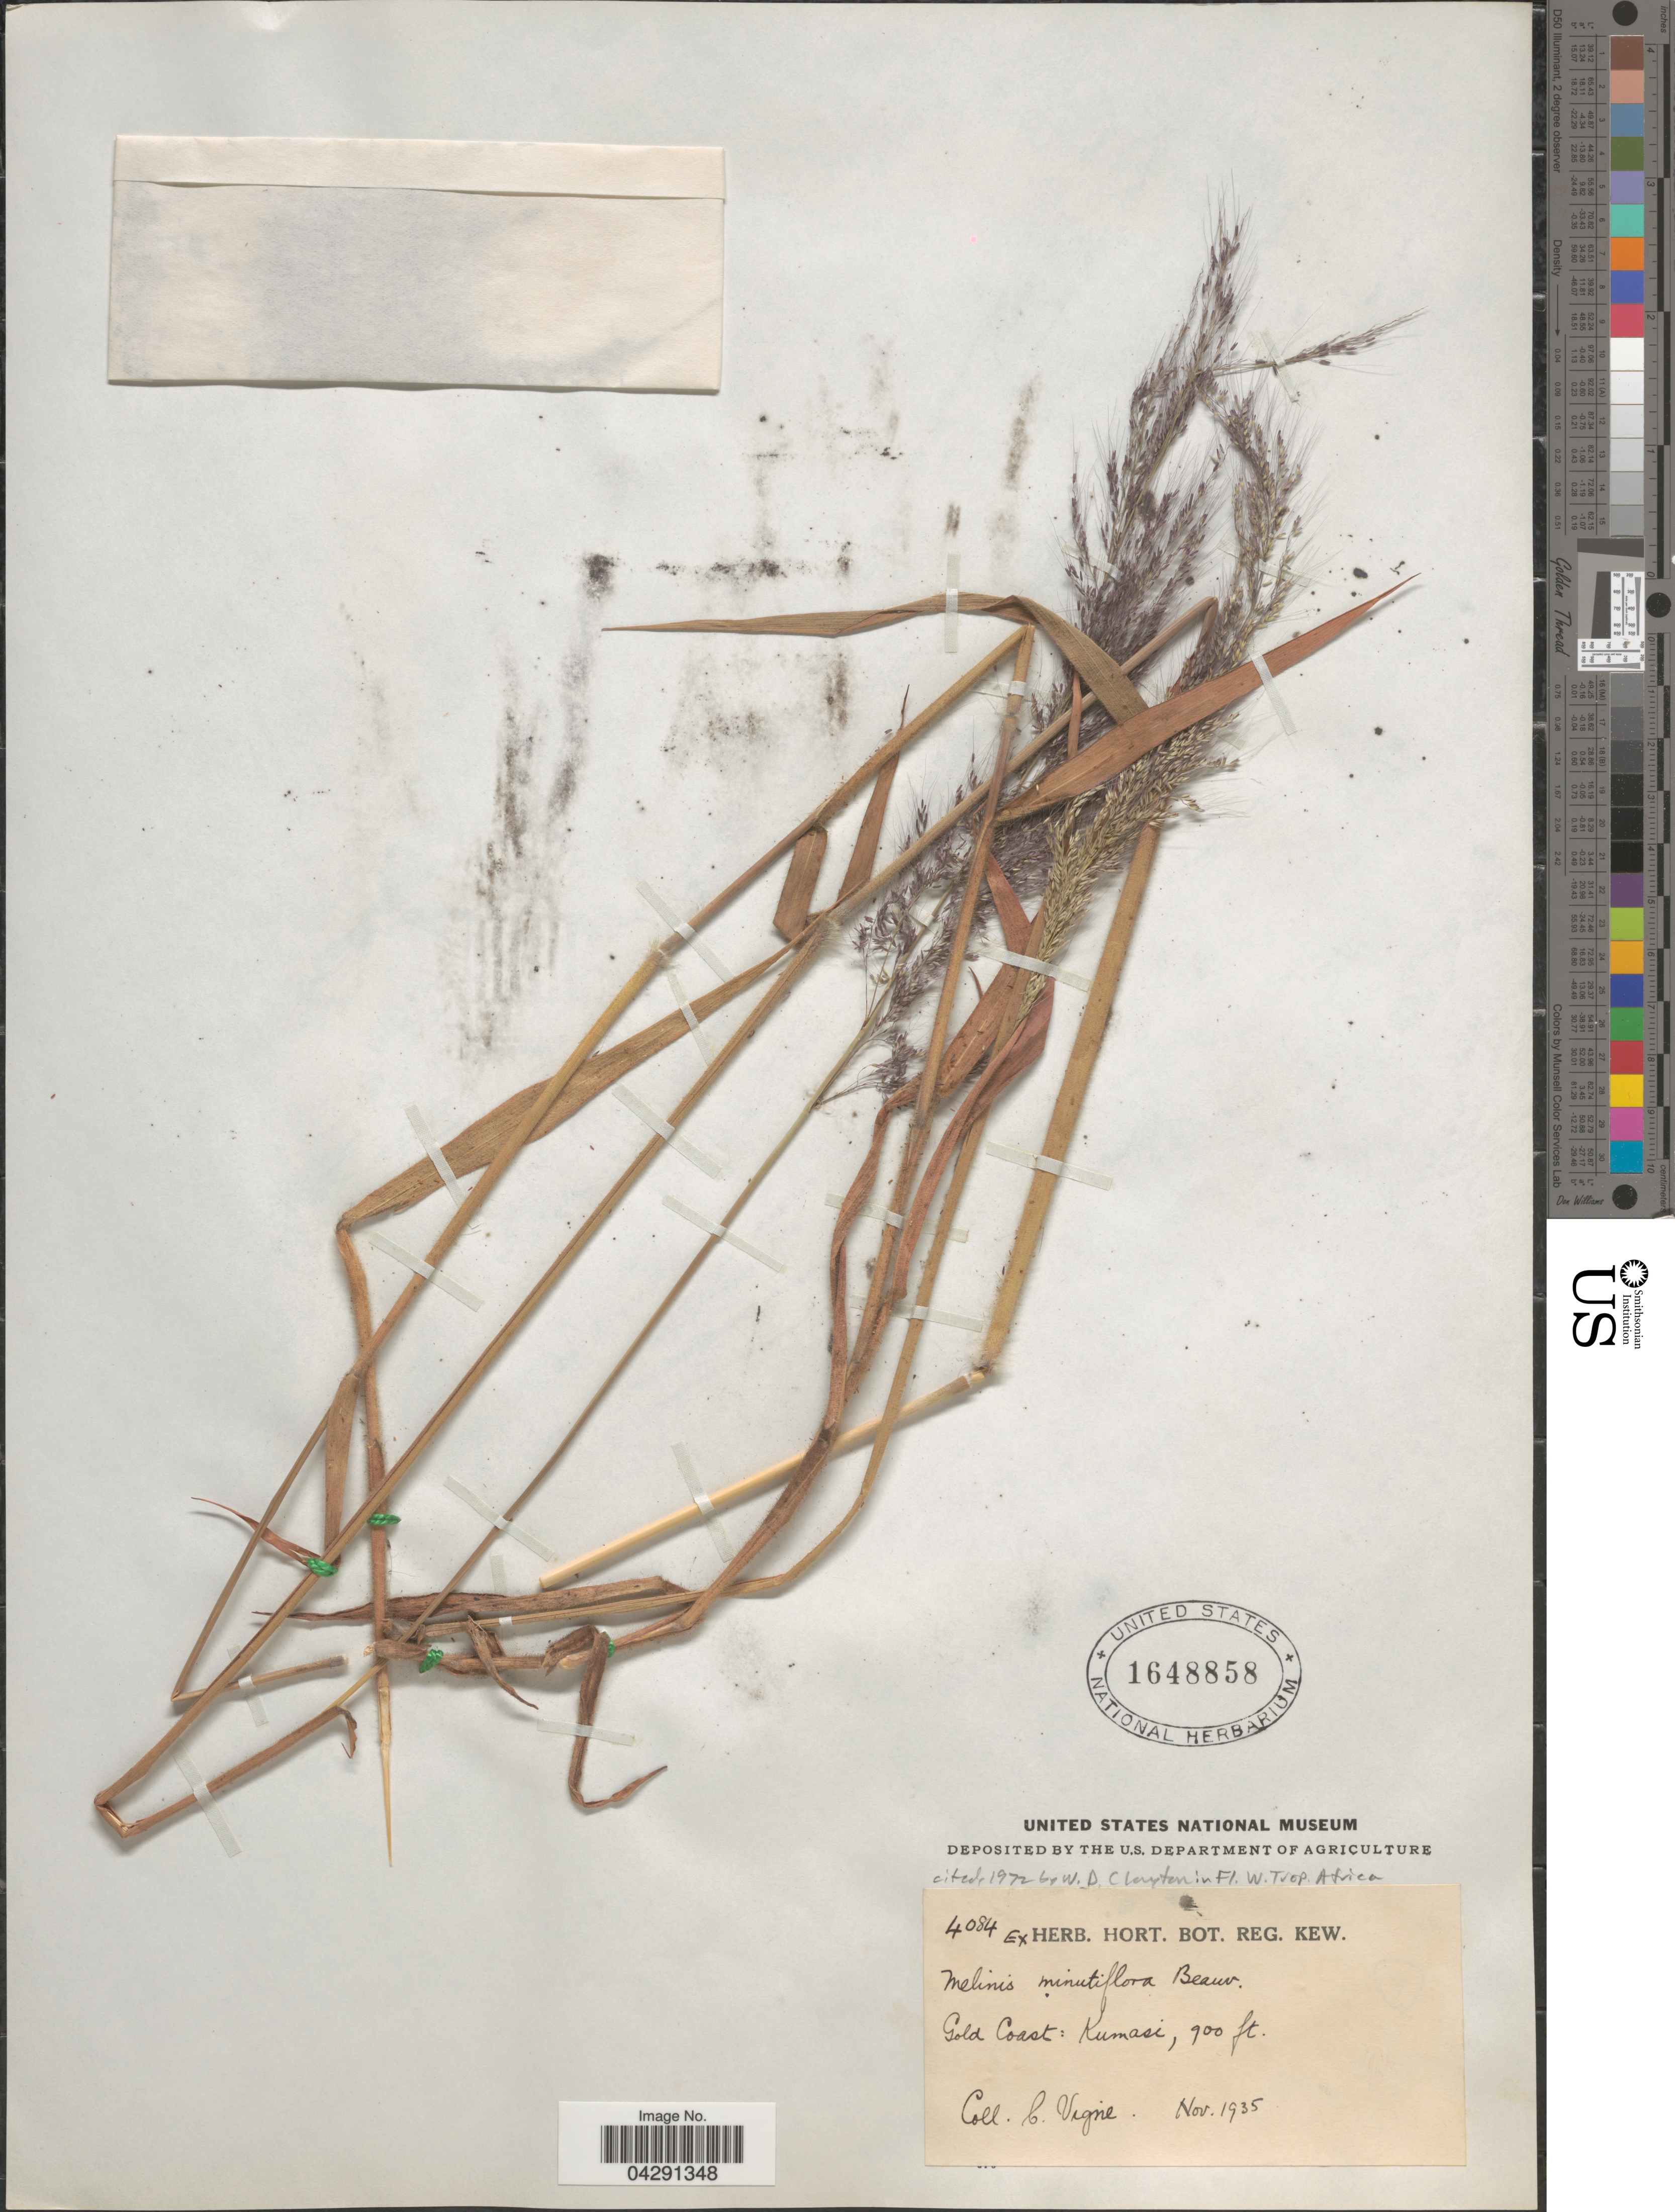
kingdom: Plantae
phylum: Tracheophyta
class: Liliopsida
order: Poales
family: Poaceae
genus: Melinis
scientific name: Melinis minutiflora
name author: P. Beauv.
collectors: C. Vigne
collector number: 4084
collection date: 1935-11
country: Ghana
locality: Gold Coast: Kumasi.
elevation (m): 274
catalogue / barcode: US 1648858